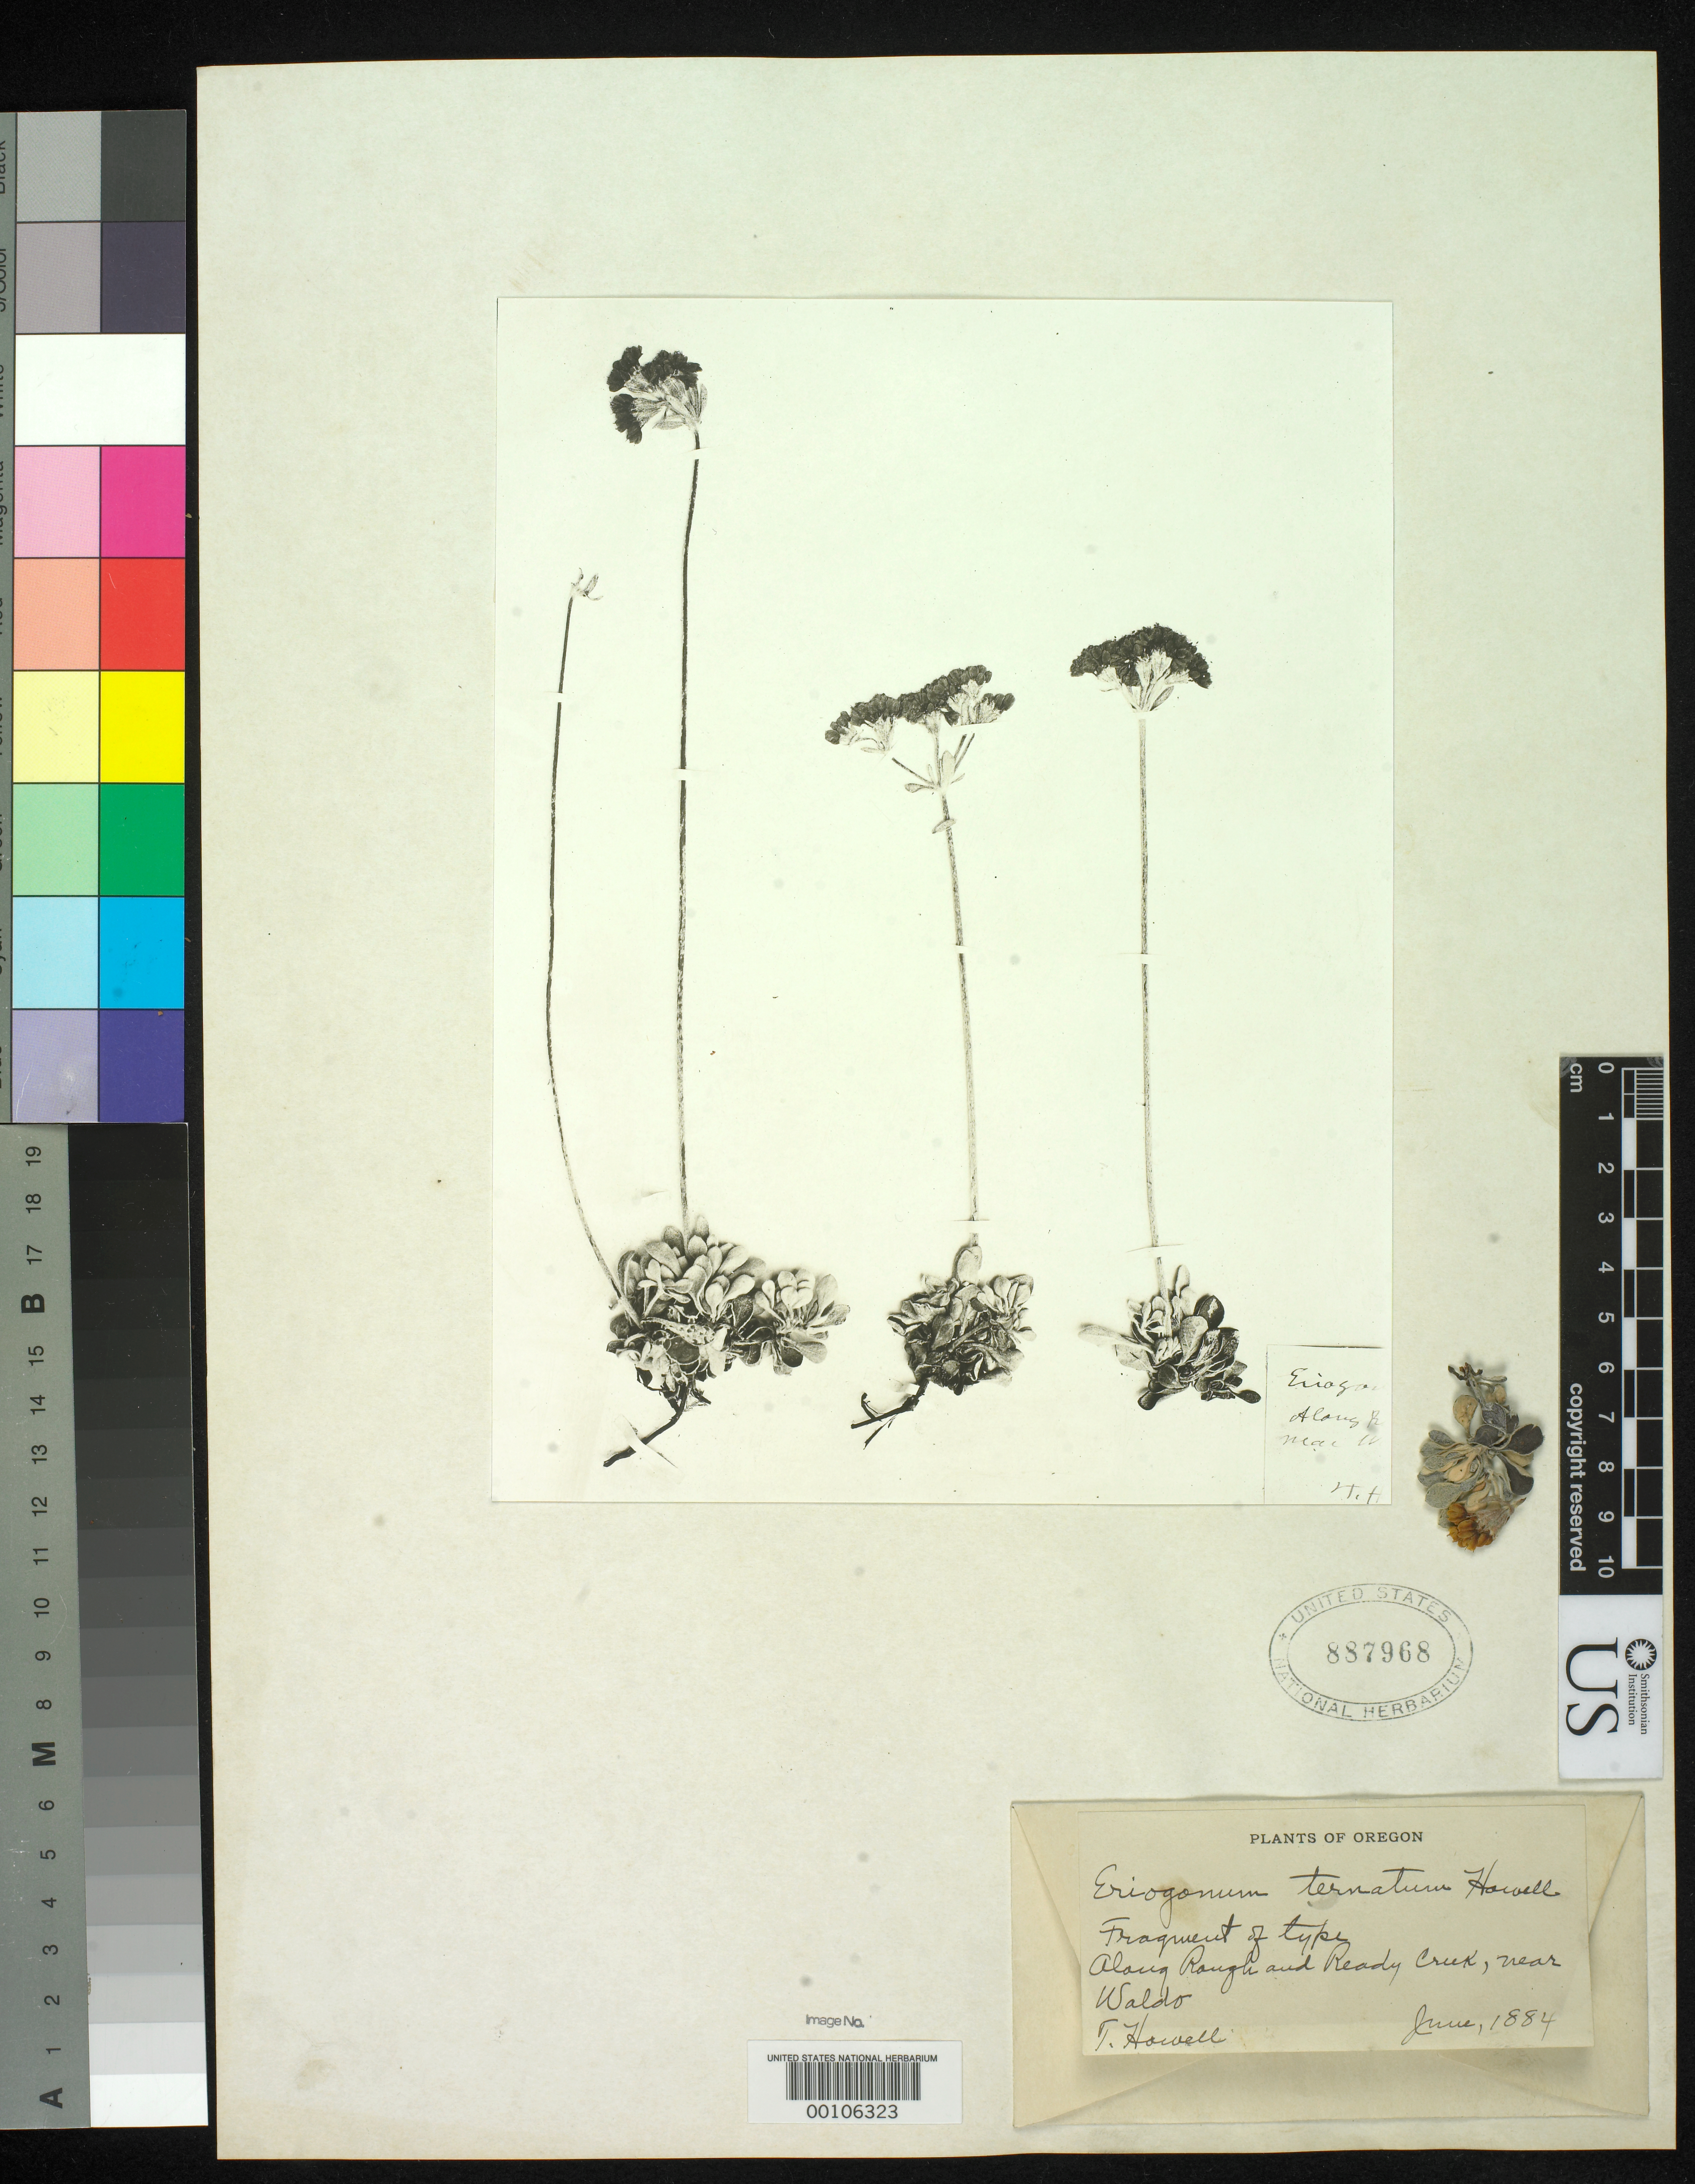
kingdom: Plantae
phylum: Tracheophyta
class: Magnoliopsida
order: Caryophyllales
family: Polygonaceae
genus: Eriogonum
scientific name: Eriogonum ternatum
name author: J.T. Howell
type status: Isotype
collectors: T. J. Howell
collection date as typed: Jun 1884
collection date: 1884-06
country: United States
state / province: Oregon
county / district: Josephine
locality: Near Waldo.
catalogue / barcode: US 887968